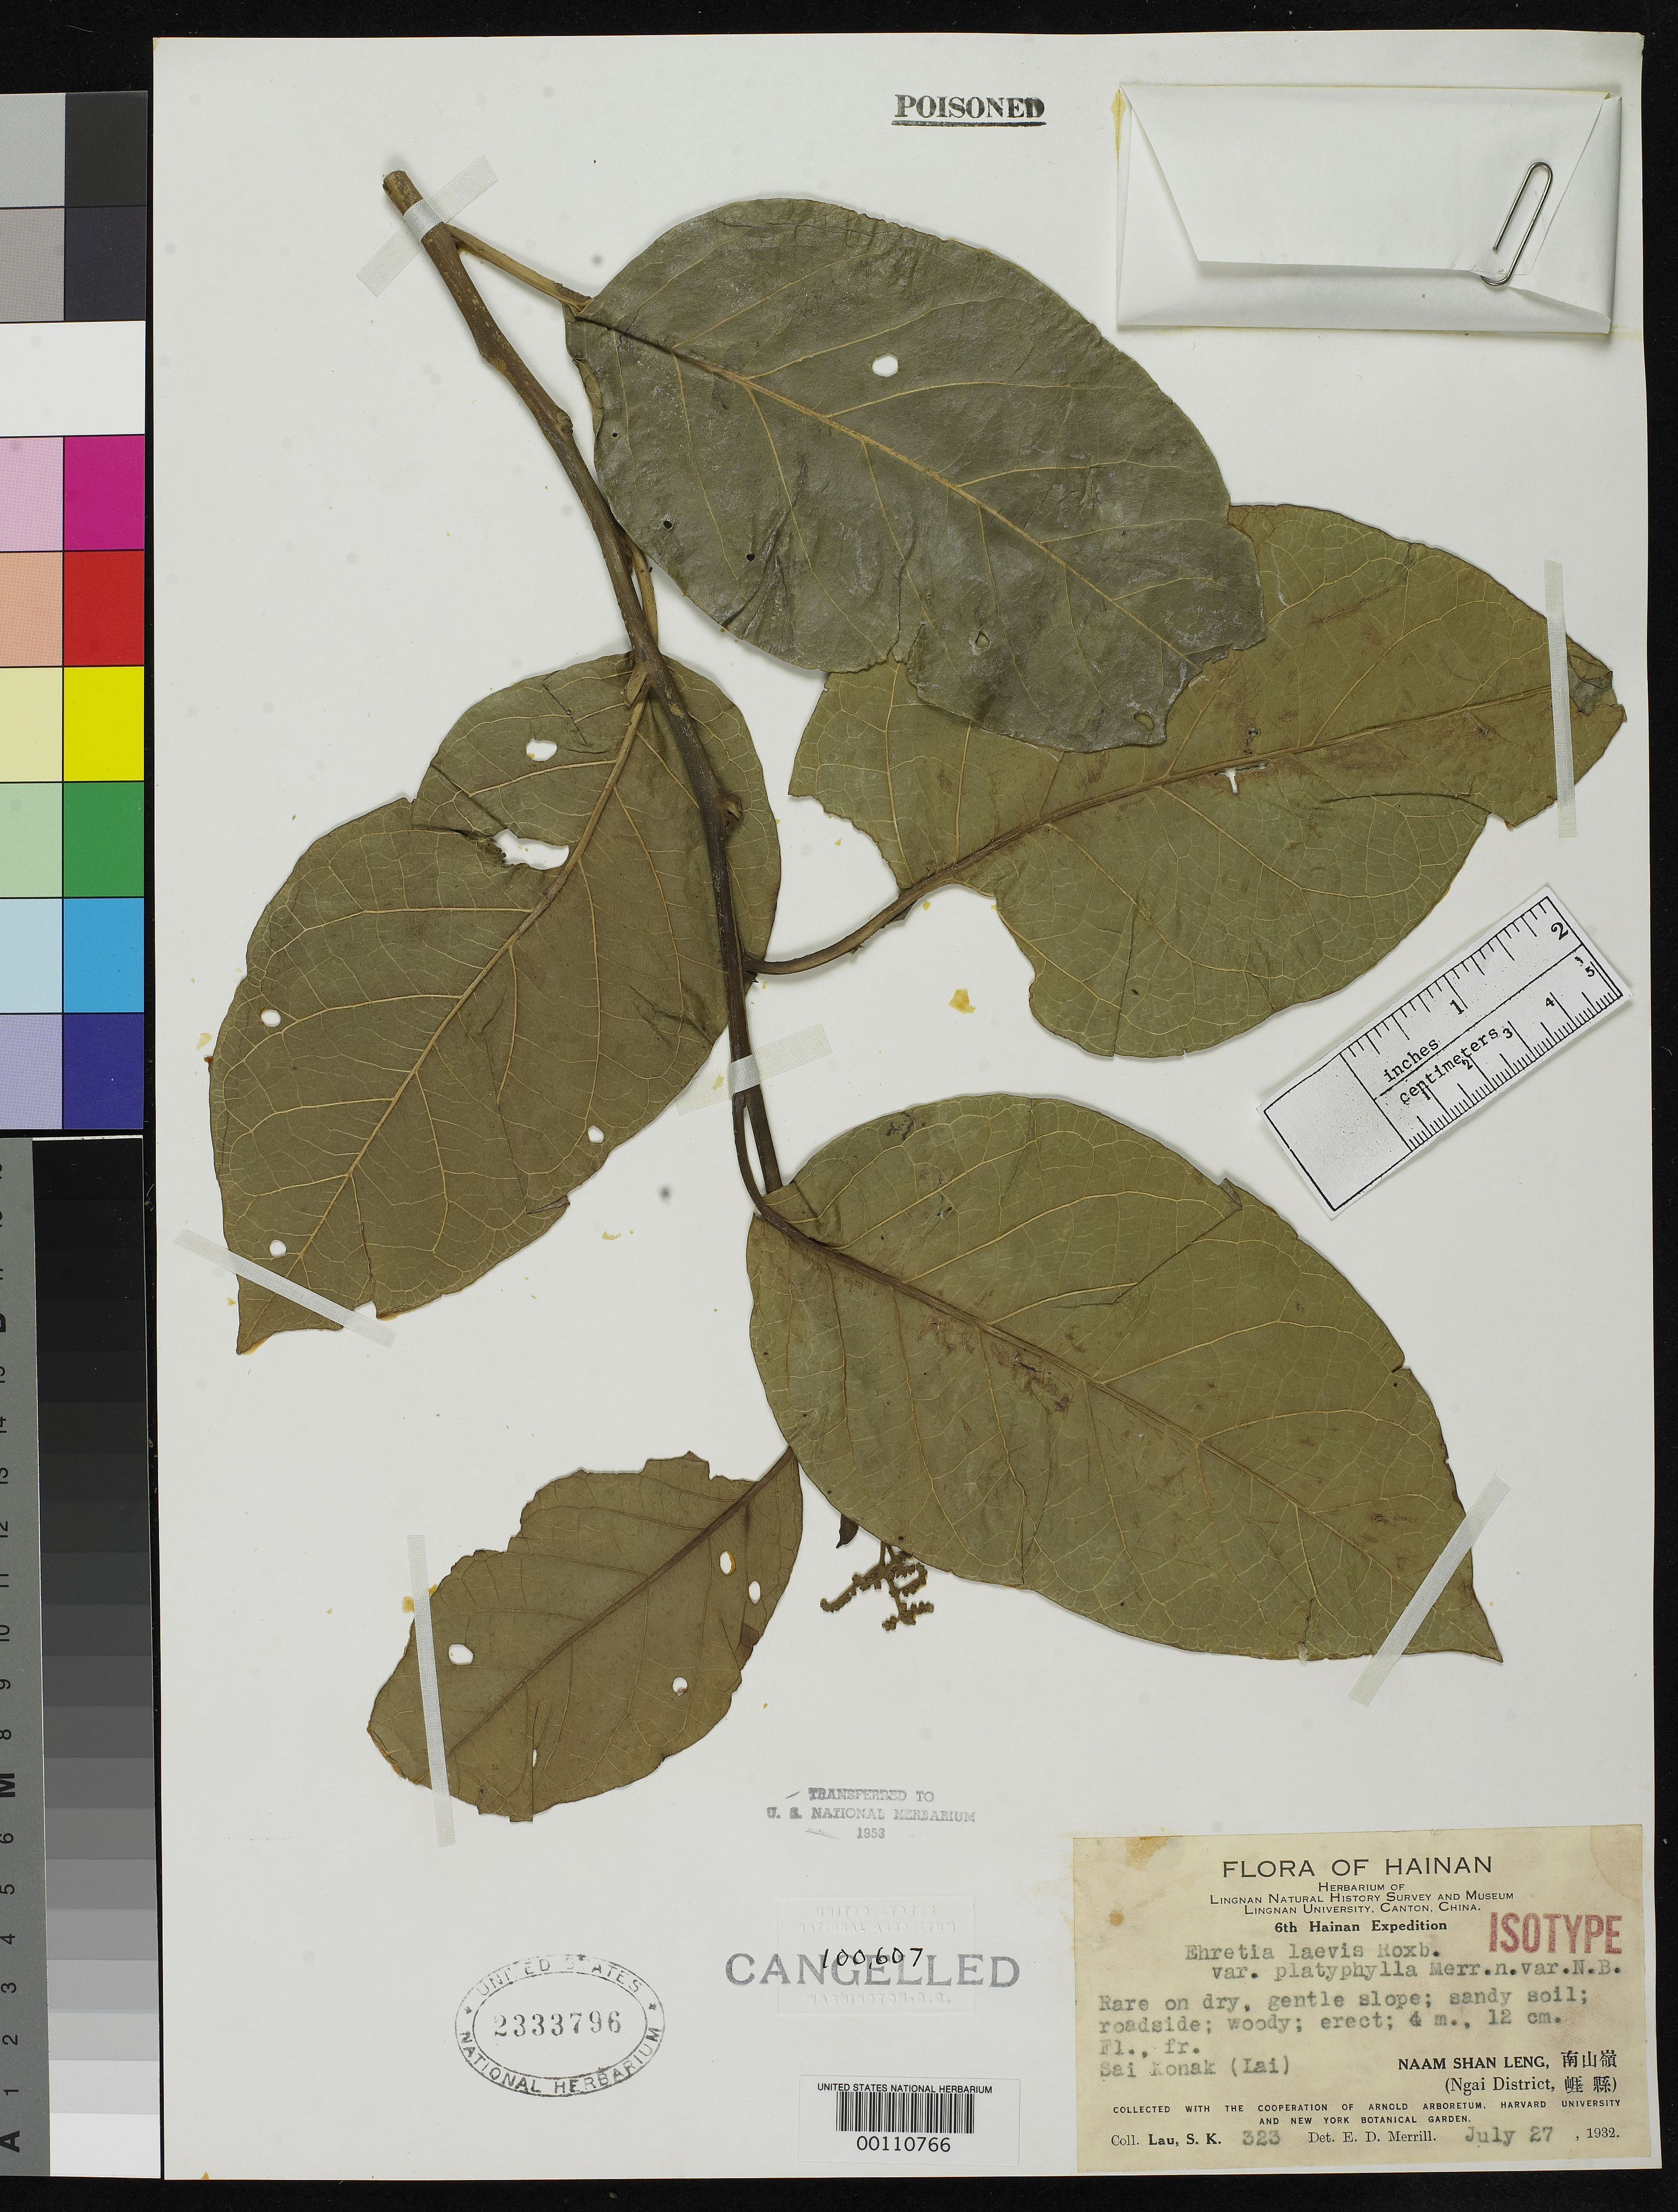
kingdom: Plantae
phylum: Tracheophyta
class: Magnoliopsida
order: Boraginales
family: Ehretiaceae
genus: Ehretia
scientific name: Ehretia laevis var. platyphylla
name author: Merr.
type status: Isotype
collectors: S. K. Lau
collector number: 323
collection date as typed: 27 Jul 1932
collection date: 1932-07-27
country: China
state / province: Hainan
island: Hainan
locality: Naam Shan Leng, Sai Konak (Lai), Ngai Dist.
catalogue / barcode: US 2333796